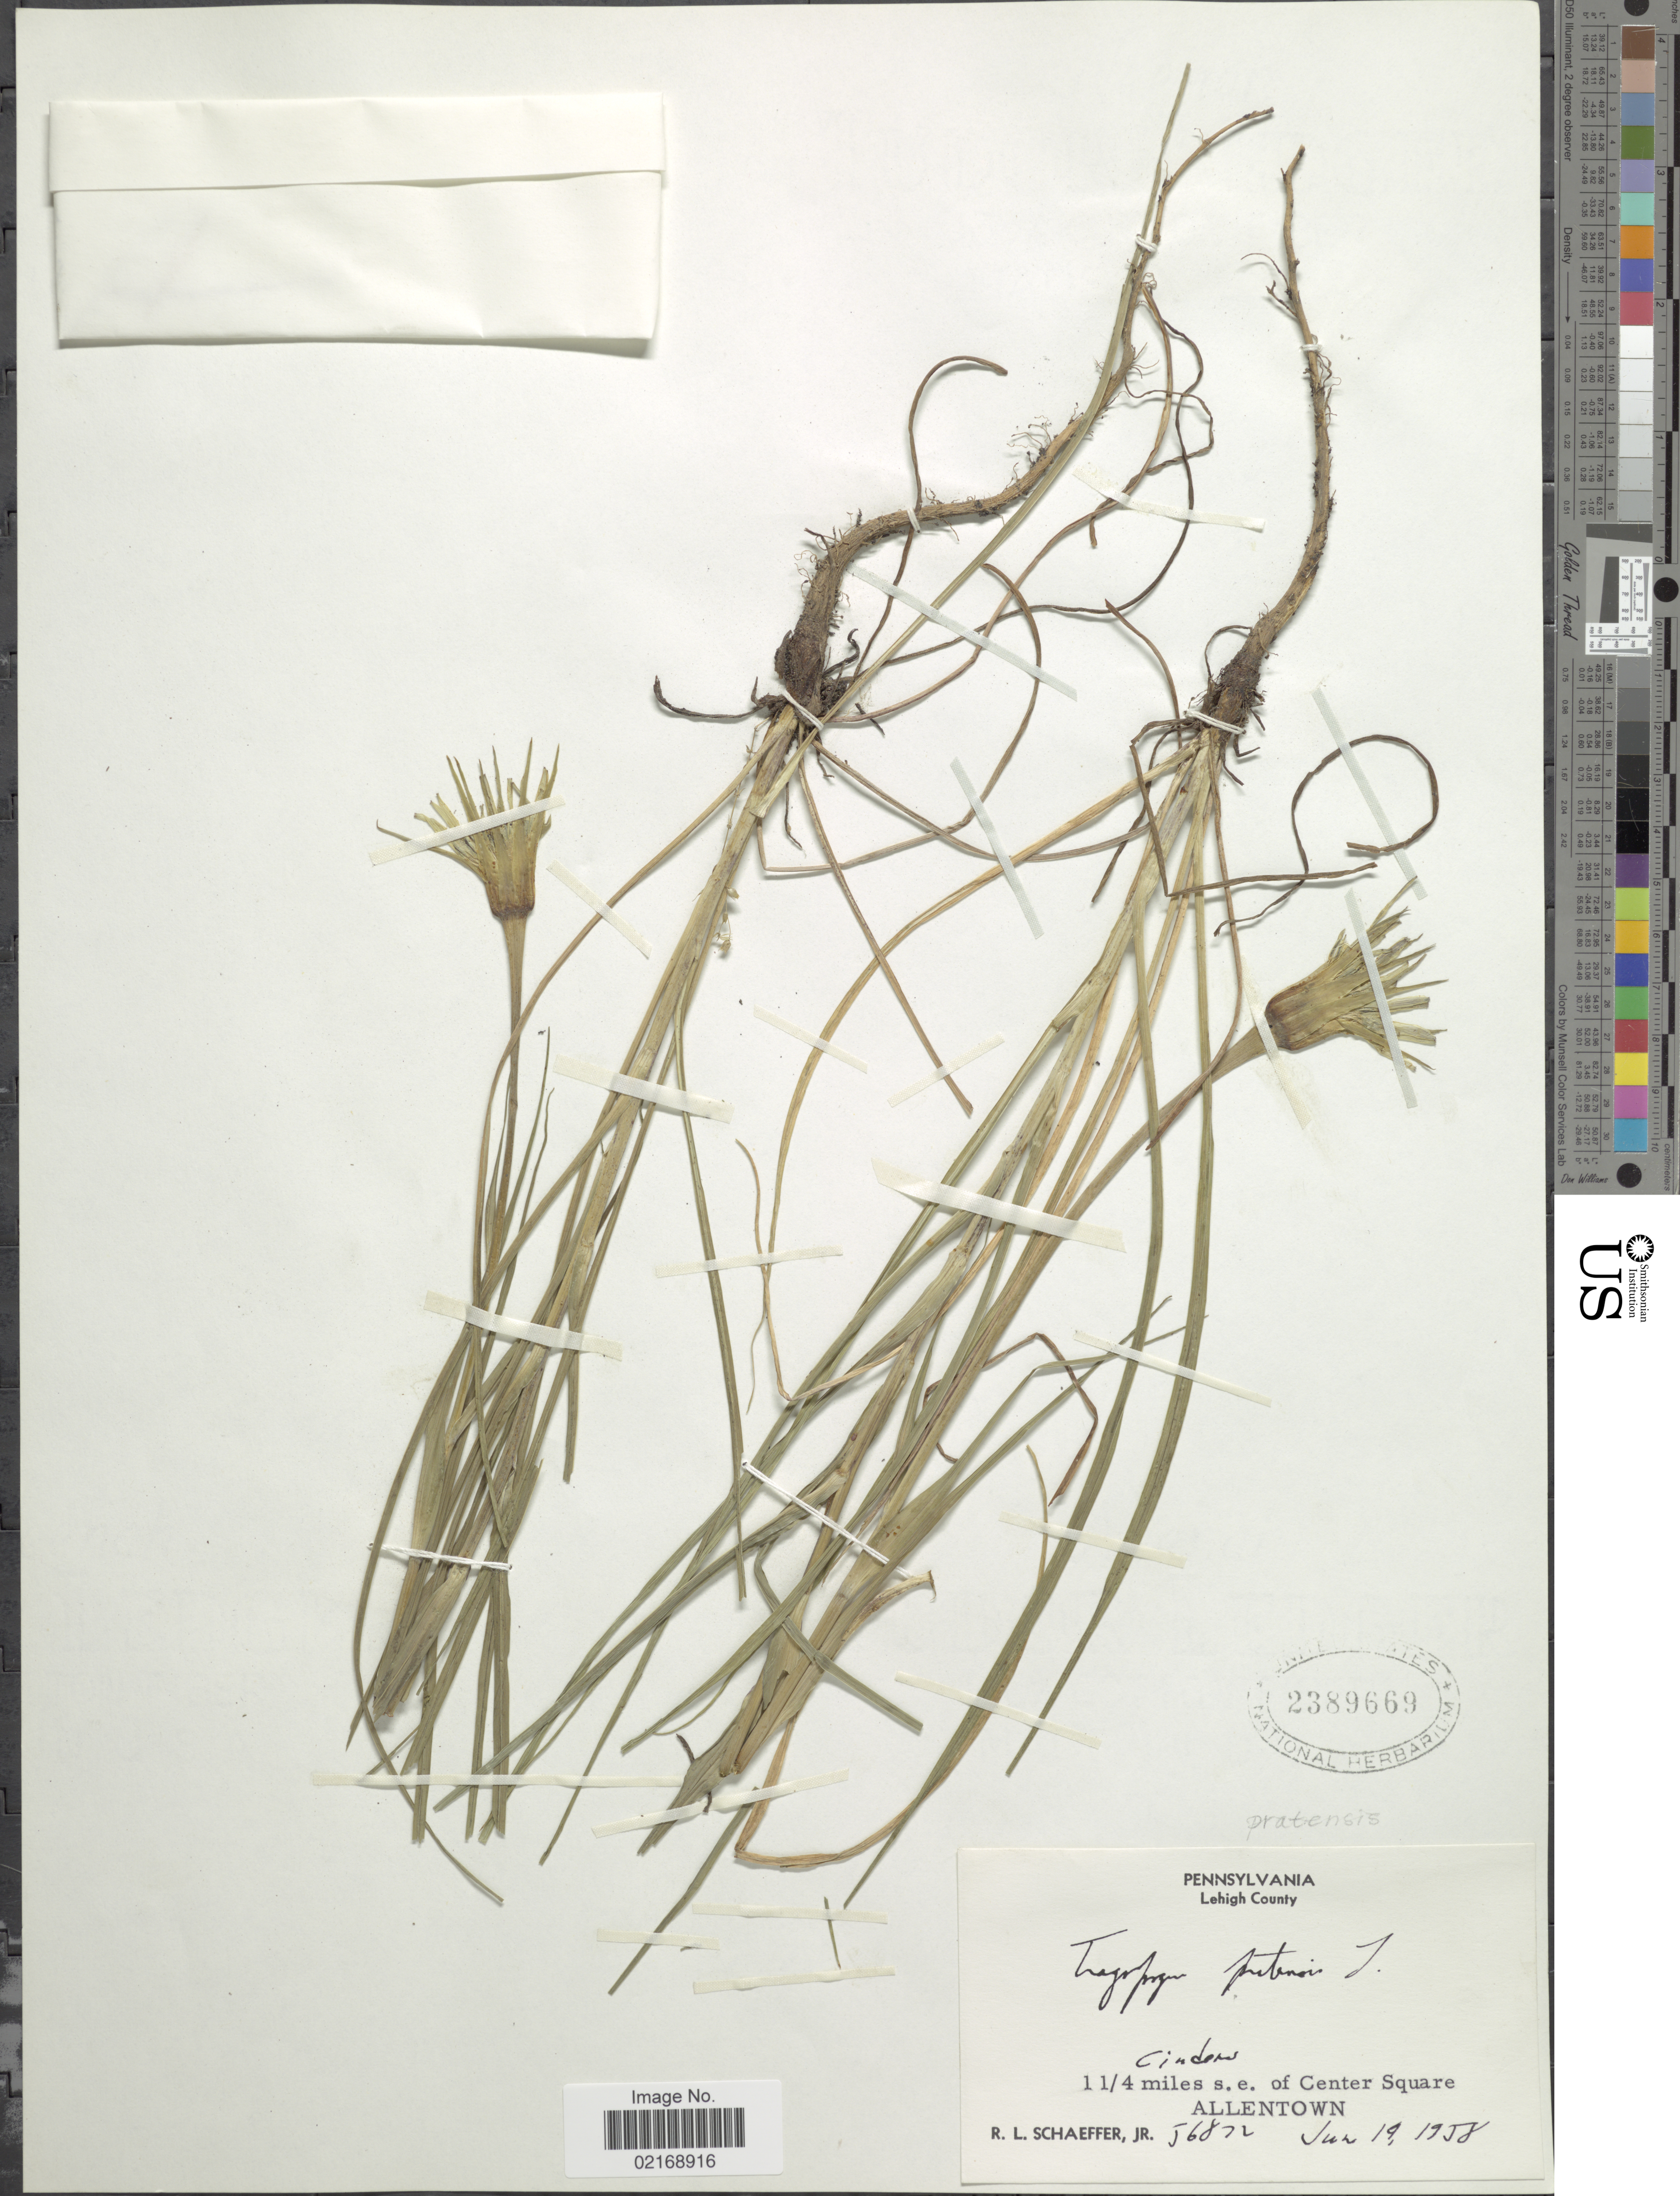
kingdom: Plantae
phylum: Tracheophyta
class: Magnoliopsida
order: Asterales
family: Asteraceae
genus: Tragopogon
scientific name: Tragopogon pratensis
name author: L.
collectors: R. L. Schaeffer Jr.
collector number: J6872*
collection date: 1958-06-19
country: United States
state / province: Pennsylvania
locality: Lehigh County. 1 1/4 miles s. e. of Center Square. Allentown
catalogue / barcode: US 2389669